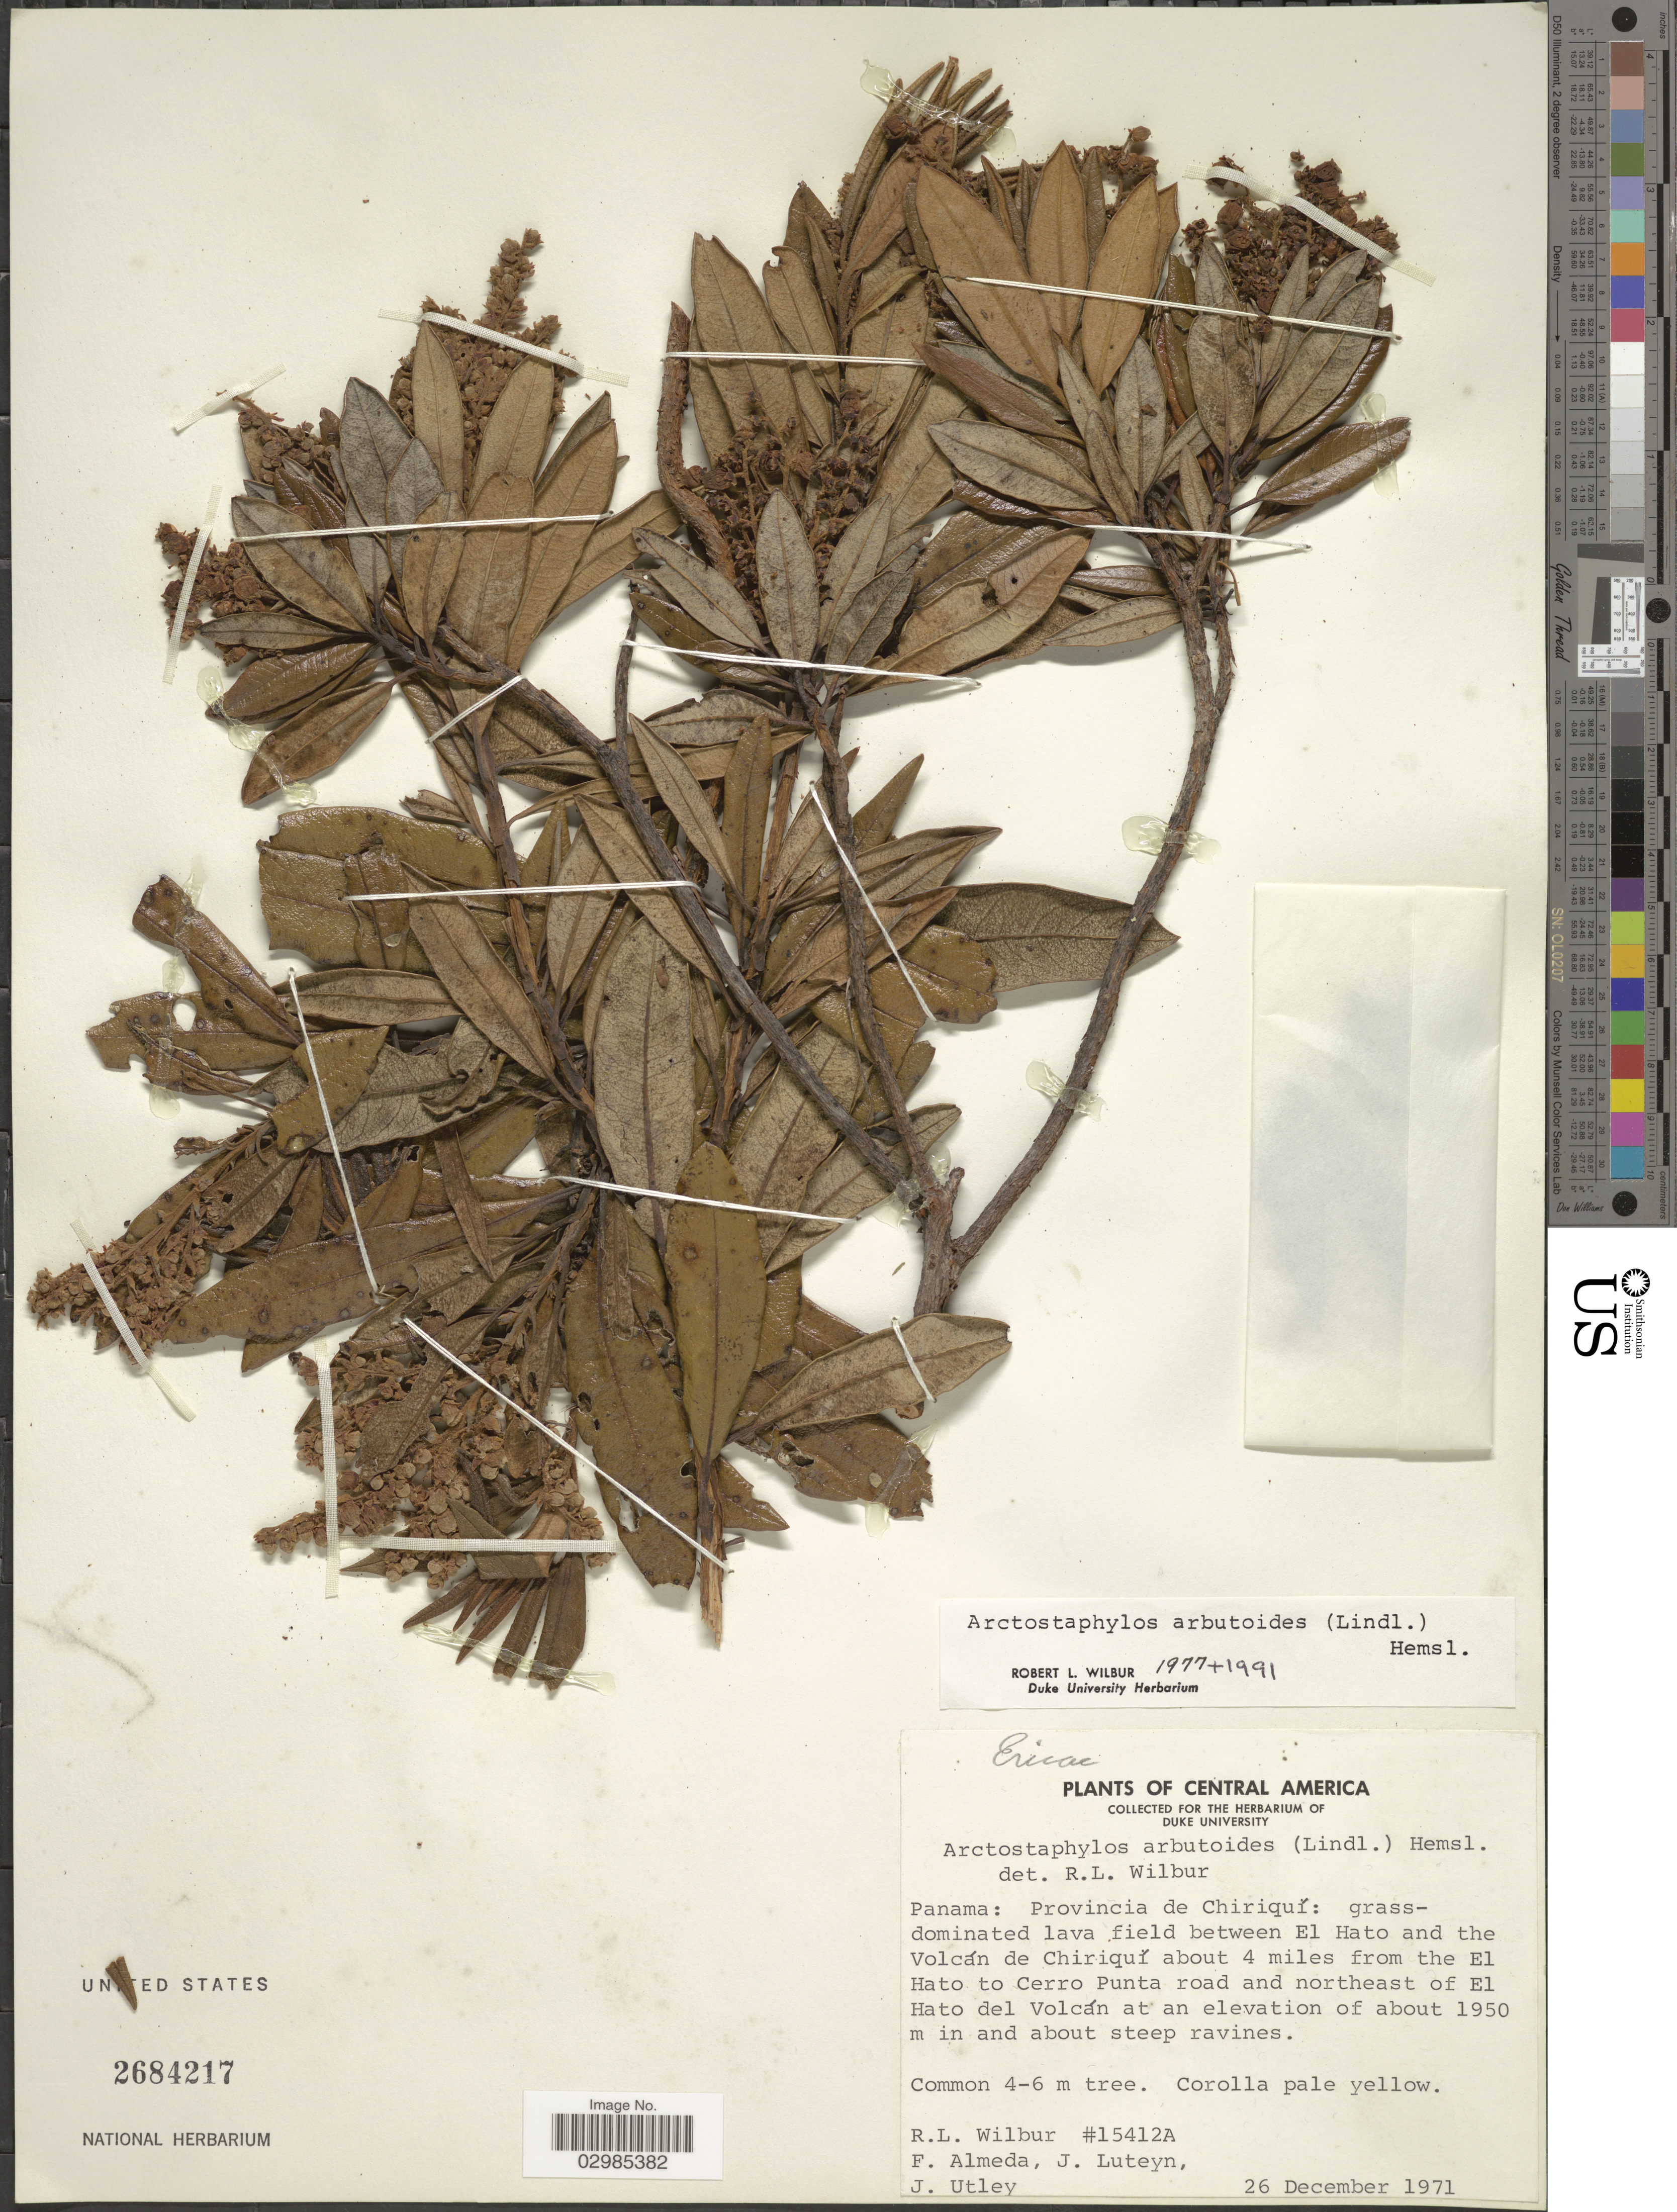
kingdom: Plantae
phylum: Tracheophyta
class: Magnoliopsida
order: Ericales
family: Ericaceae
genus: Arctostaphylos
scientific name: Arctostaphylos arbutoides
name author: (Lindl.) Hemsl.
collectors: R. L. Wilbur, F. Almeda, J. L. Luteyn & J. Utley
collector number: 15412A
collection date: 1971-12-26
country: Panama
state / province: Chiriqui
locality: Field between El Hato and the Volcán de Chiriquí about 4 miles from the El Hato to Cerro Punta road and northeast of El Hato del Volcán.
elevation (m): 1950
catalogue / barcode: US 2684217